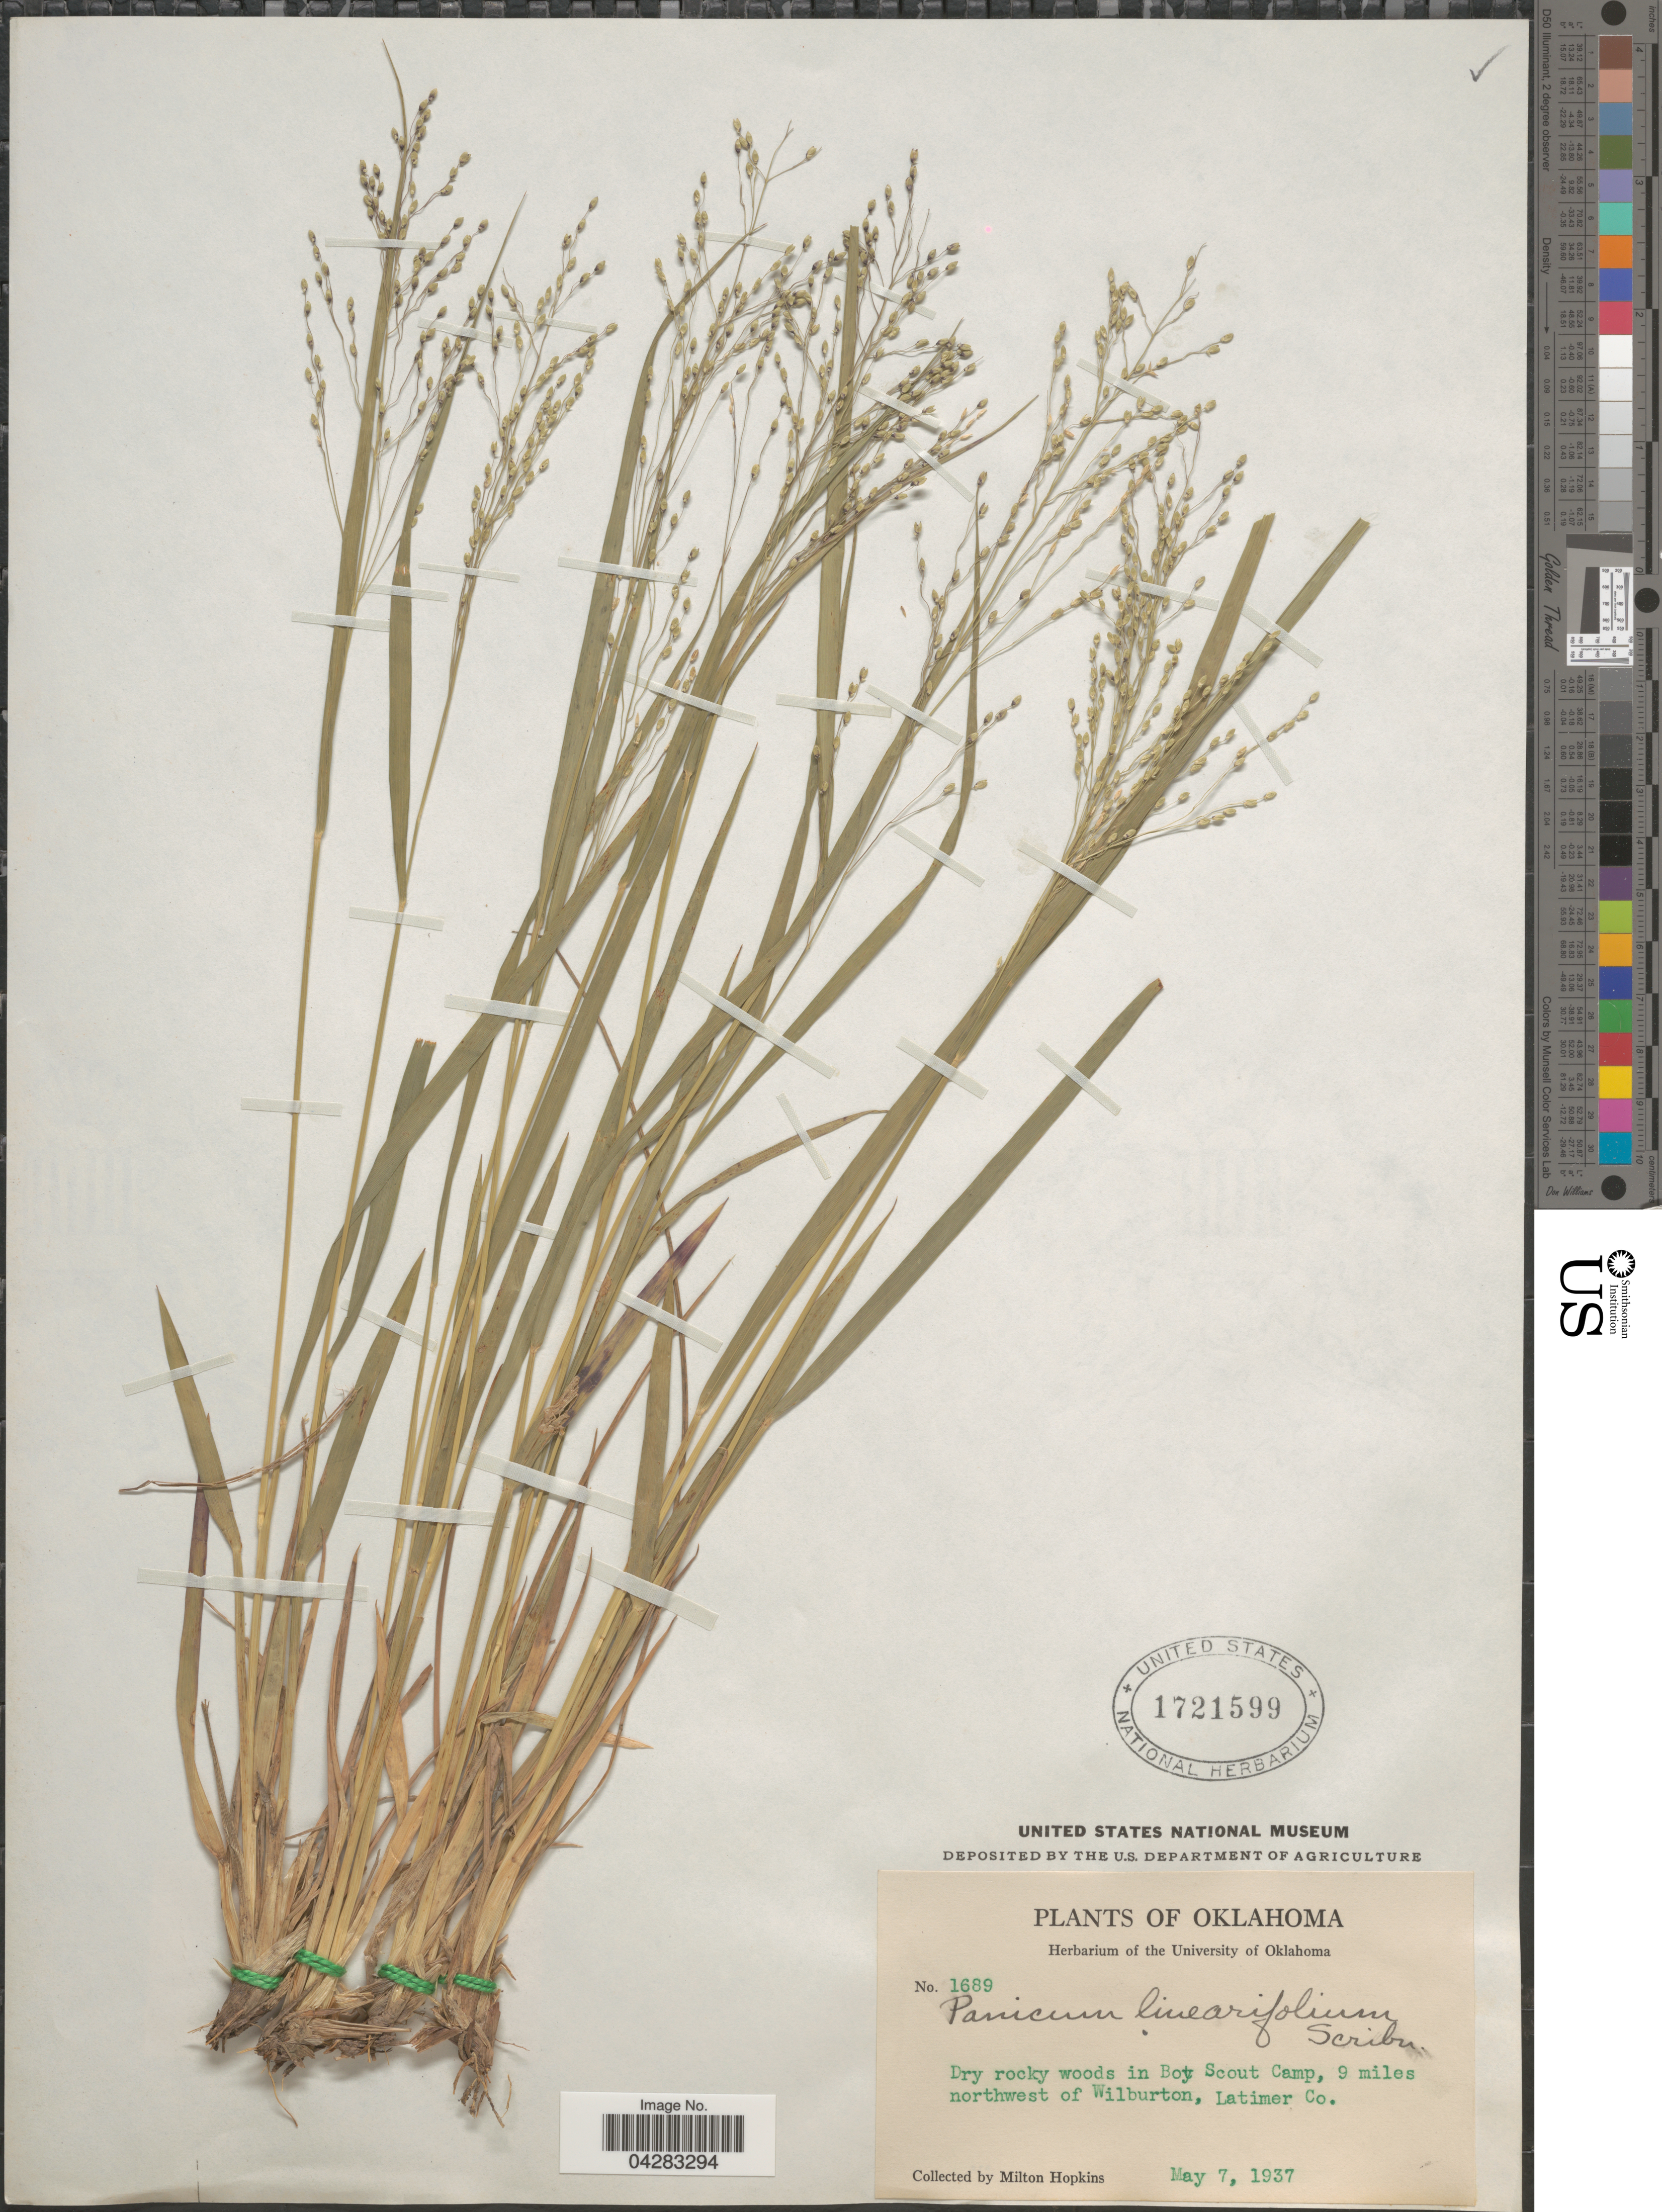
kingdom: Plantae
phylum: Tracheophyta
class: Liliopsida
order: Poales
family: Poaceae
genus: Dichanthelium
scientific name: Dichanthelium linearifolium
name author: (Scribn.) Gould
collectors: M. Hopkins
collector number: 1689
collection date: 1937-05-07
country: United States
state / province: Oklahoma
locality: Dry rocky woods in Boy Scout Camp, 9 miles northwest of Wilburton, Latimer Co.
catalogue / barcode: US 1721599